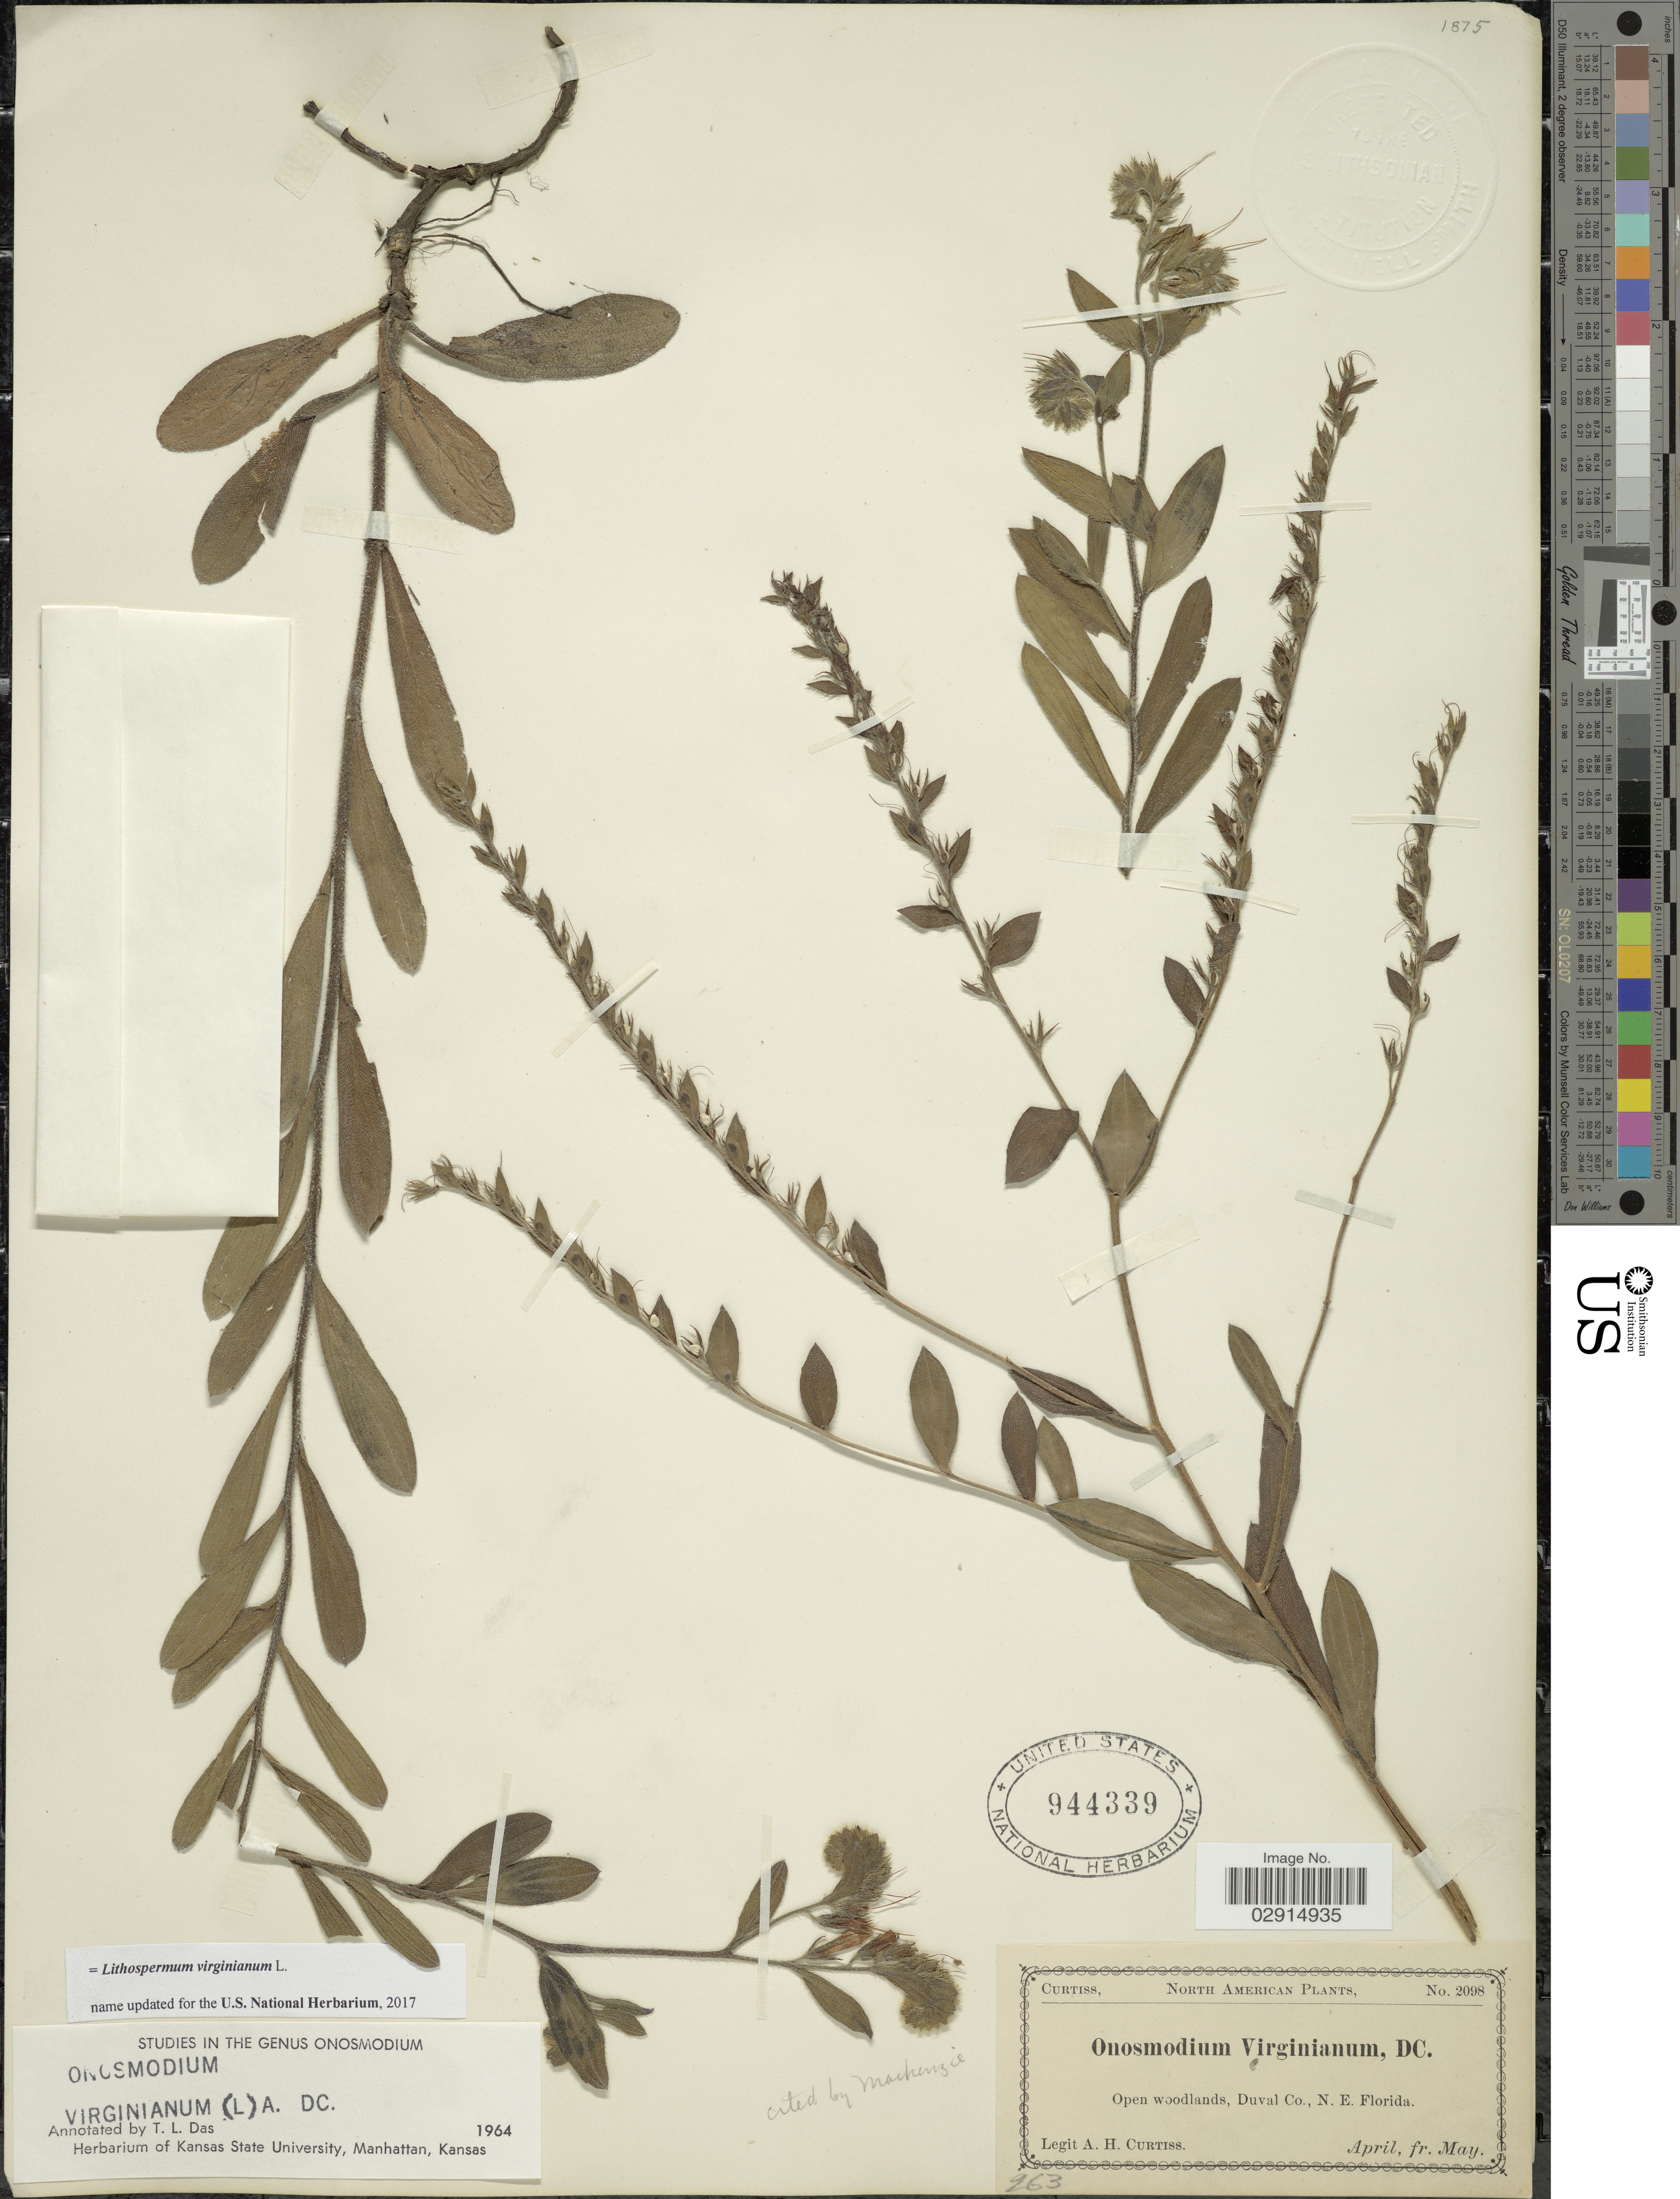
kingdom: Plantae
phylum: Tracheophyta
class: Magnoliopsida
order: Boraginales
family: Boraginaceae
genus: Lithospermum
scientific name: Lithospermum virginianum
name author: L.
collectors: A. H. Curtiss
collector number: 2098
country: United States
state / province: Florida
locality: Open woodlands, Duval Co. N.E. Florida.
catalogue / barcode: US 944339